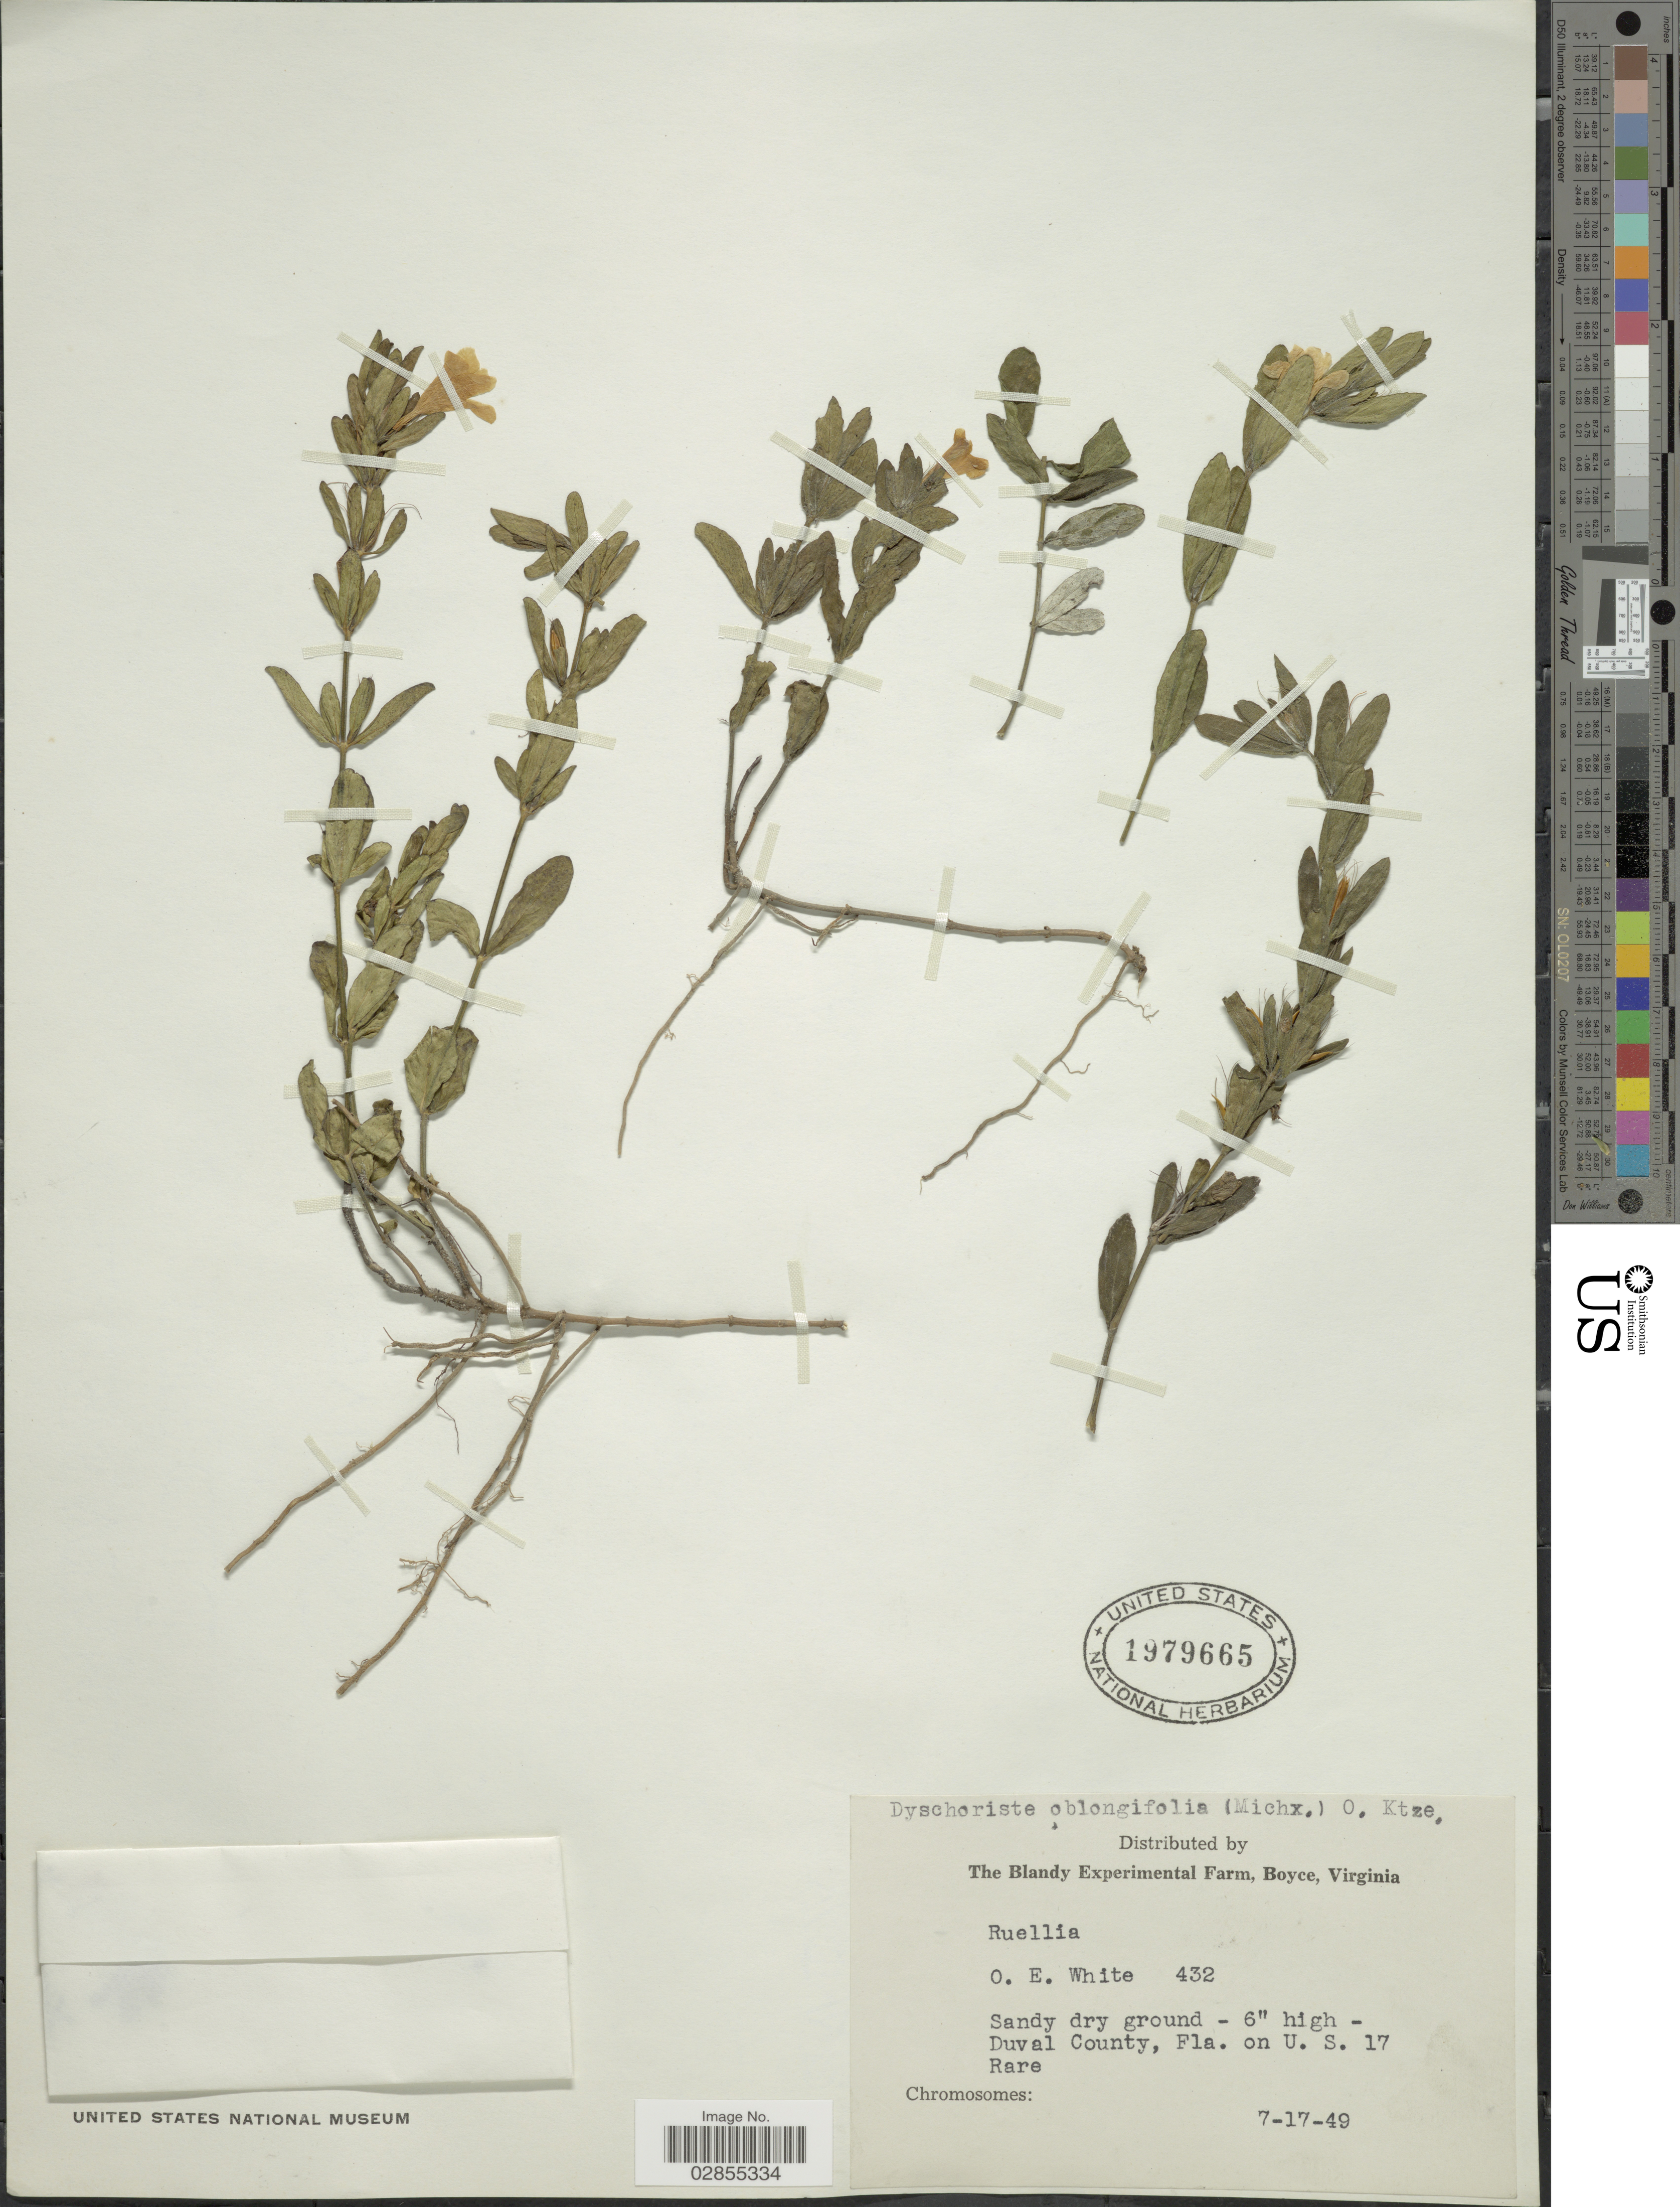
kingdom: Plantae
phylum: Tracheophyta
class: Magnoliopsida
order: Lamiales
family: Acanthaceae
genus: Dyschoriste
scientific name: Dyschoriste oblongifolia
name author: (Michx.) Kuntze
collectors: O. E. White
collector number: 432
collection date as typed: Transcribed d/m/y: 17/7/49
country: United States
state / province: Florida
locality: Duval County, Fla. on U.S. 17 Rare.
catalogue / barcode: US 1979665